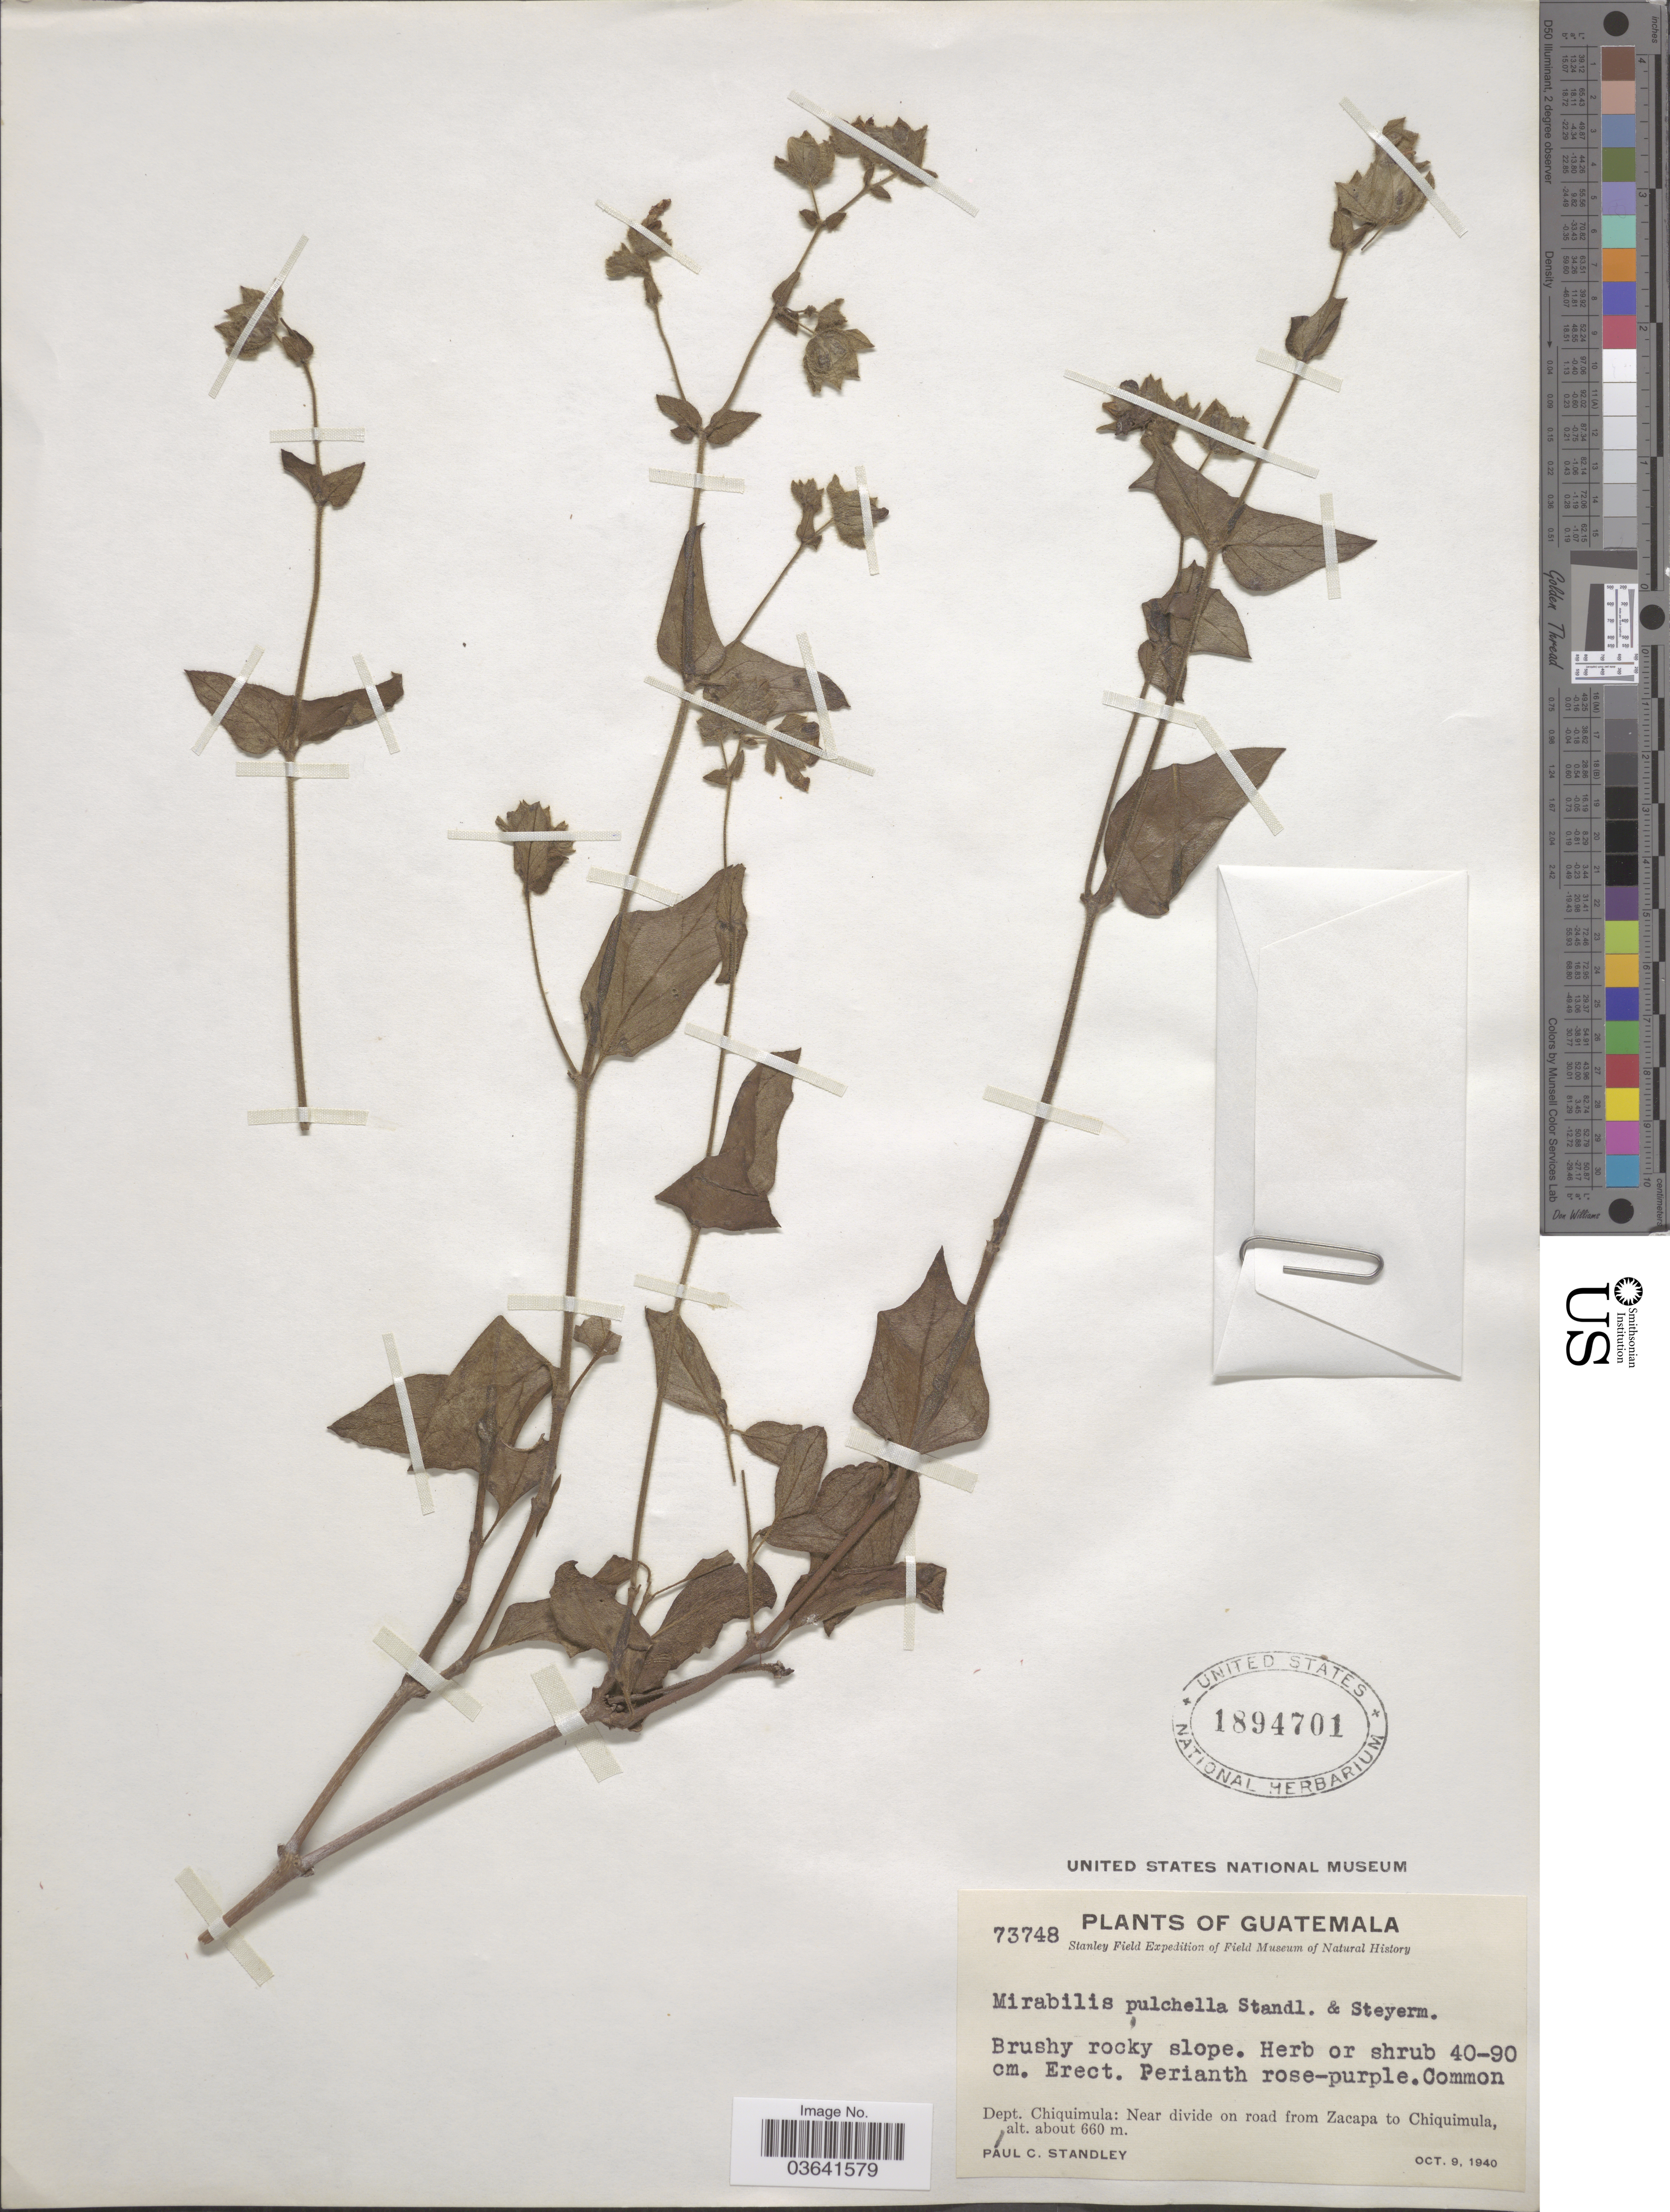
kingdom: Plantae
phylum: Tracheophyta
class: Magnoliopsida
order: Caryophyllales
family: Nyctaginaceae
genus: Mirabilis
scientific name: Mirabilis pulchella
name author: Standl. & Steyerm.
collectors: P. C. Standley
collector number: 73748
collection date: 1940-10-09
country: Guatemala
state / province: Chiquimula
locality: Dept. Chiquimula: Near divide on road from Zacapa to Chiquimula.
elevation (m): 660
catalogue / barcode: US 1894701